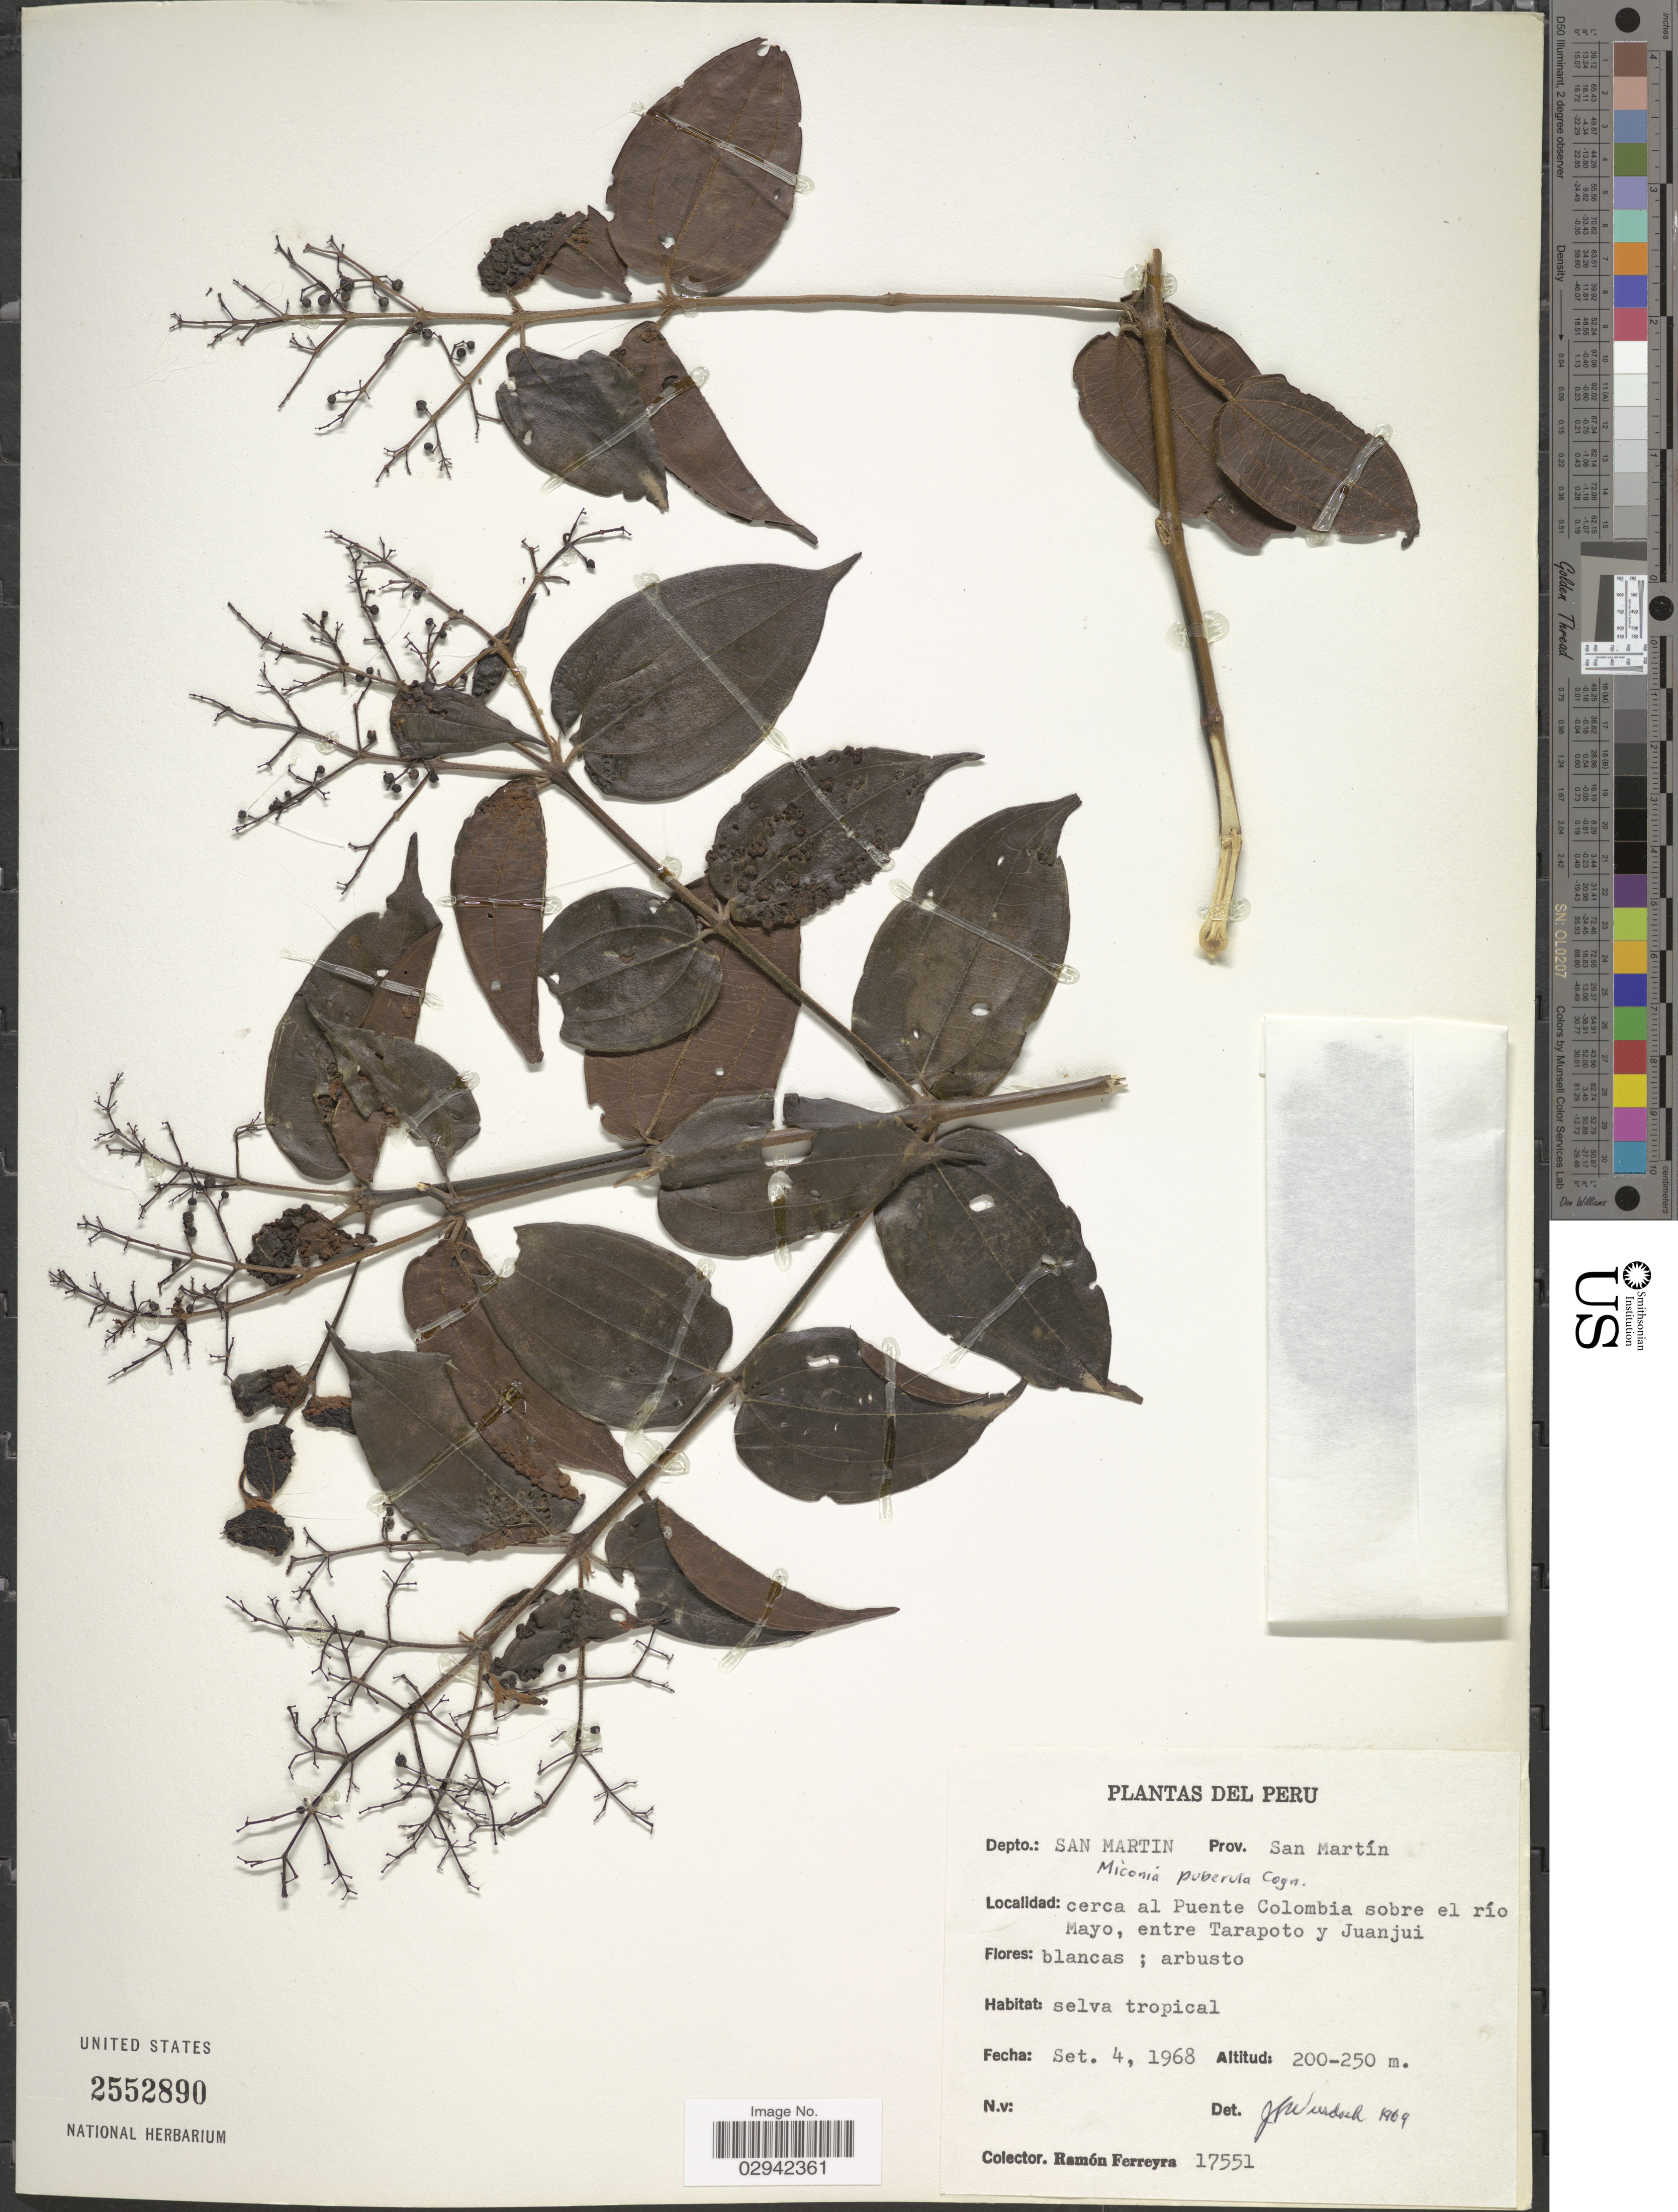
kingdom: Plantae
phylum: Tracheophyta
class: Magnoliopsida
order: Myrtales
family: Melastomataceae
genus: Miconia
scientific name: Miconia puberula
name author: Cogn.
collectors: R. A. Ferreyra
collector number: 17551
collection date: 1968-09-04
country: Peru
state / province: San Martín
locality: Depto.: San Martin, Prov. San Martín, cerca al Puente Colombia sobre el río Mayo, entre Tarapoto y Juanjui.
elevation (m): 200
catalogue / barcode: US 2552890